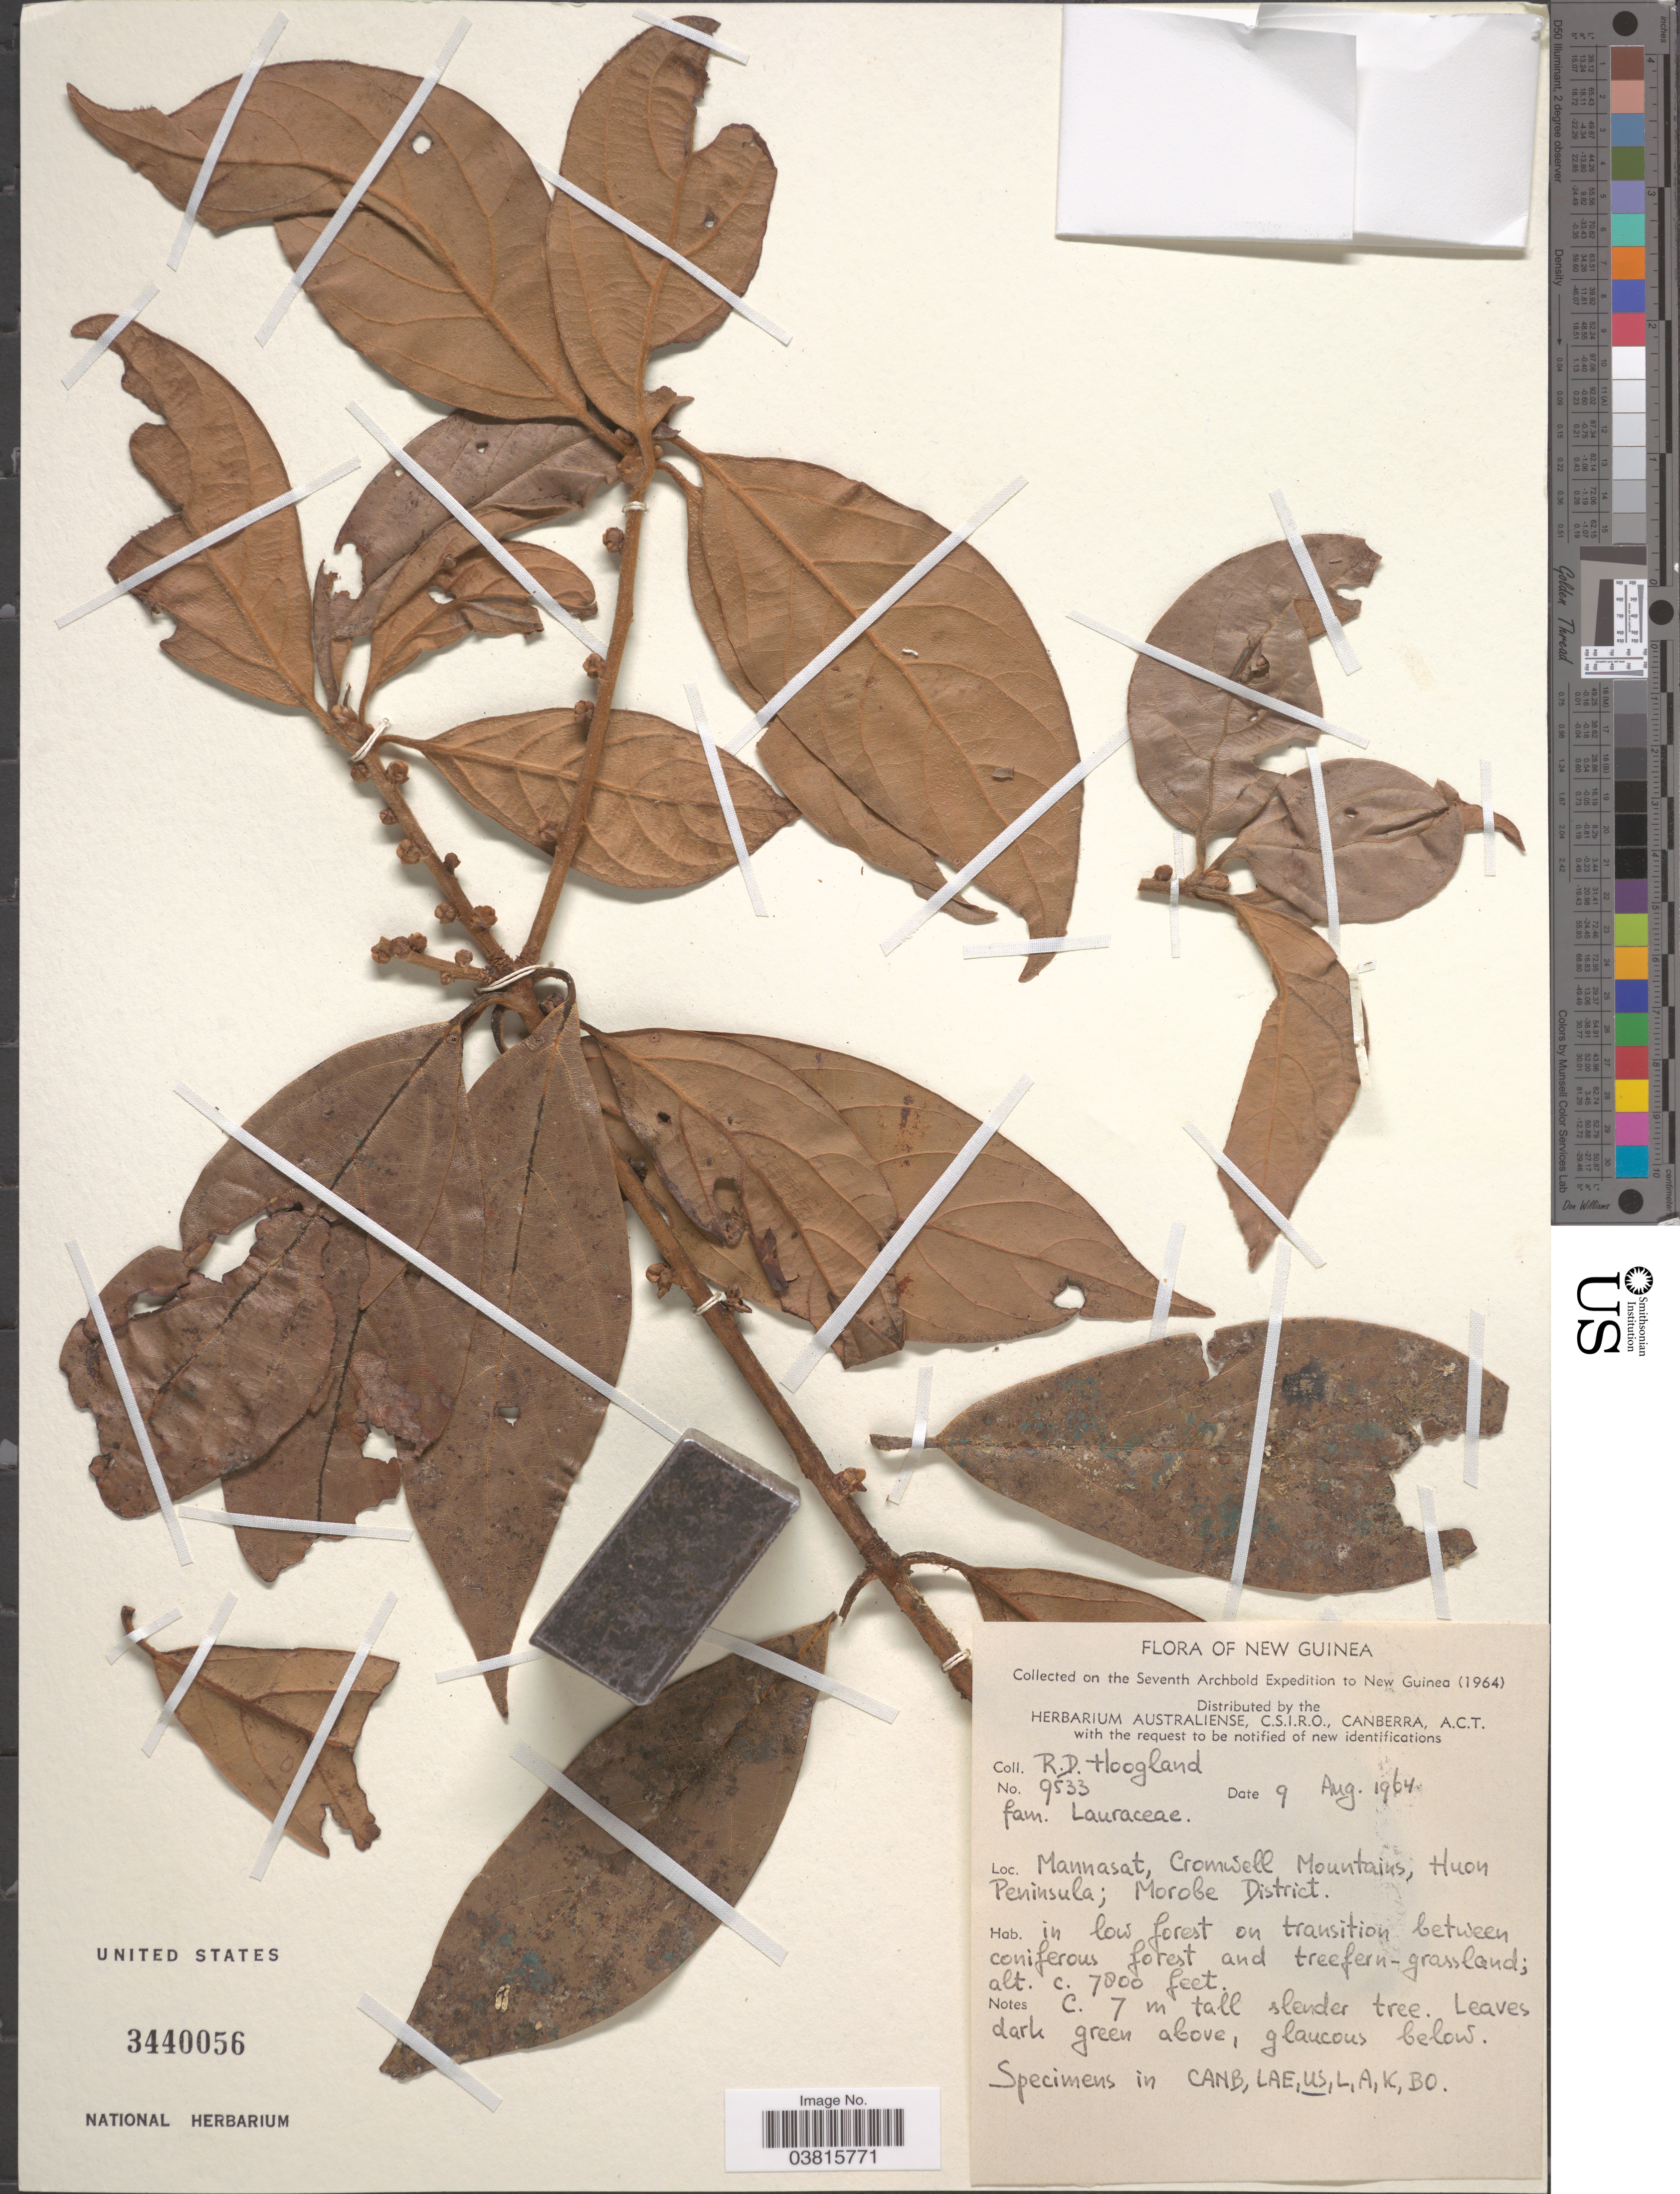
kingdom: Plantae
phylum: Tracheophyta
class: Magnoliopsida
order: Laurales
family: Lauraceae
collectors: R. D. Hoogland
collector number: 9533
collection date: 1964-08-09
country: Papua New Guinea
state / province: Morobe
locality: New Guinea. Mannasat, Cromwell Mountains, Huon Peninsula; Morobe District.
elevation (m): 2377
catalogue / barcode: US 3440056